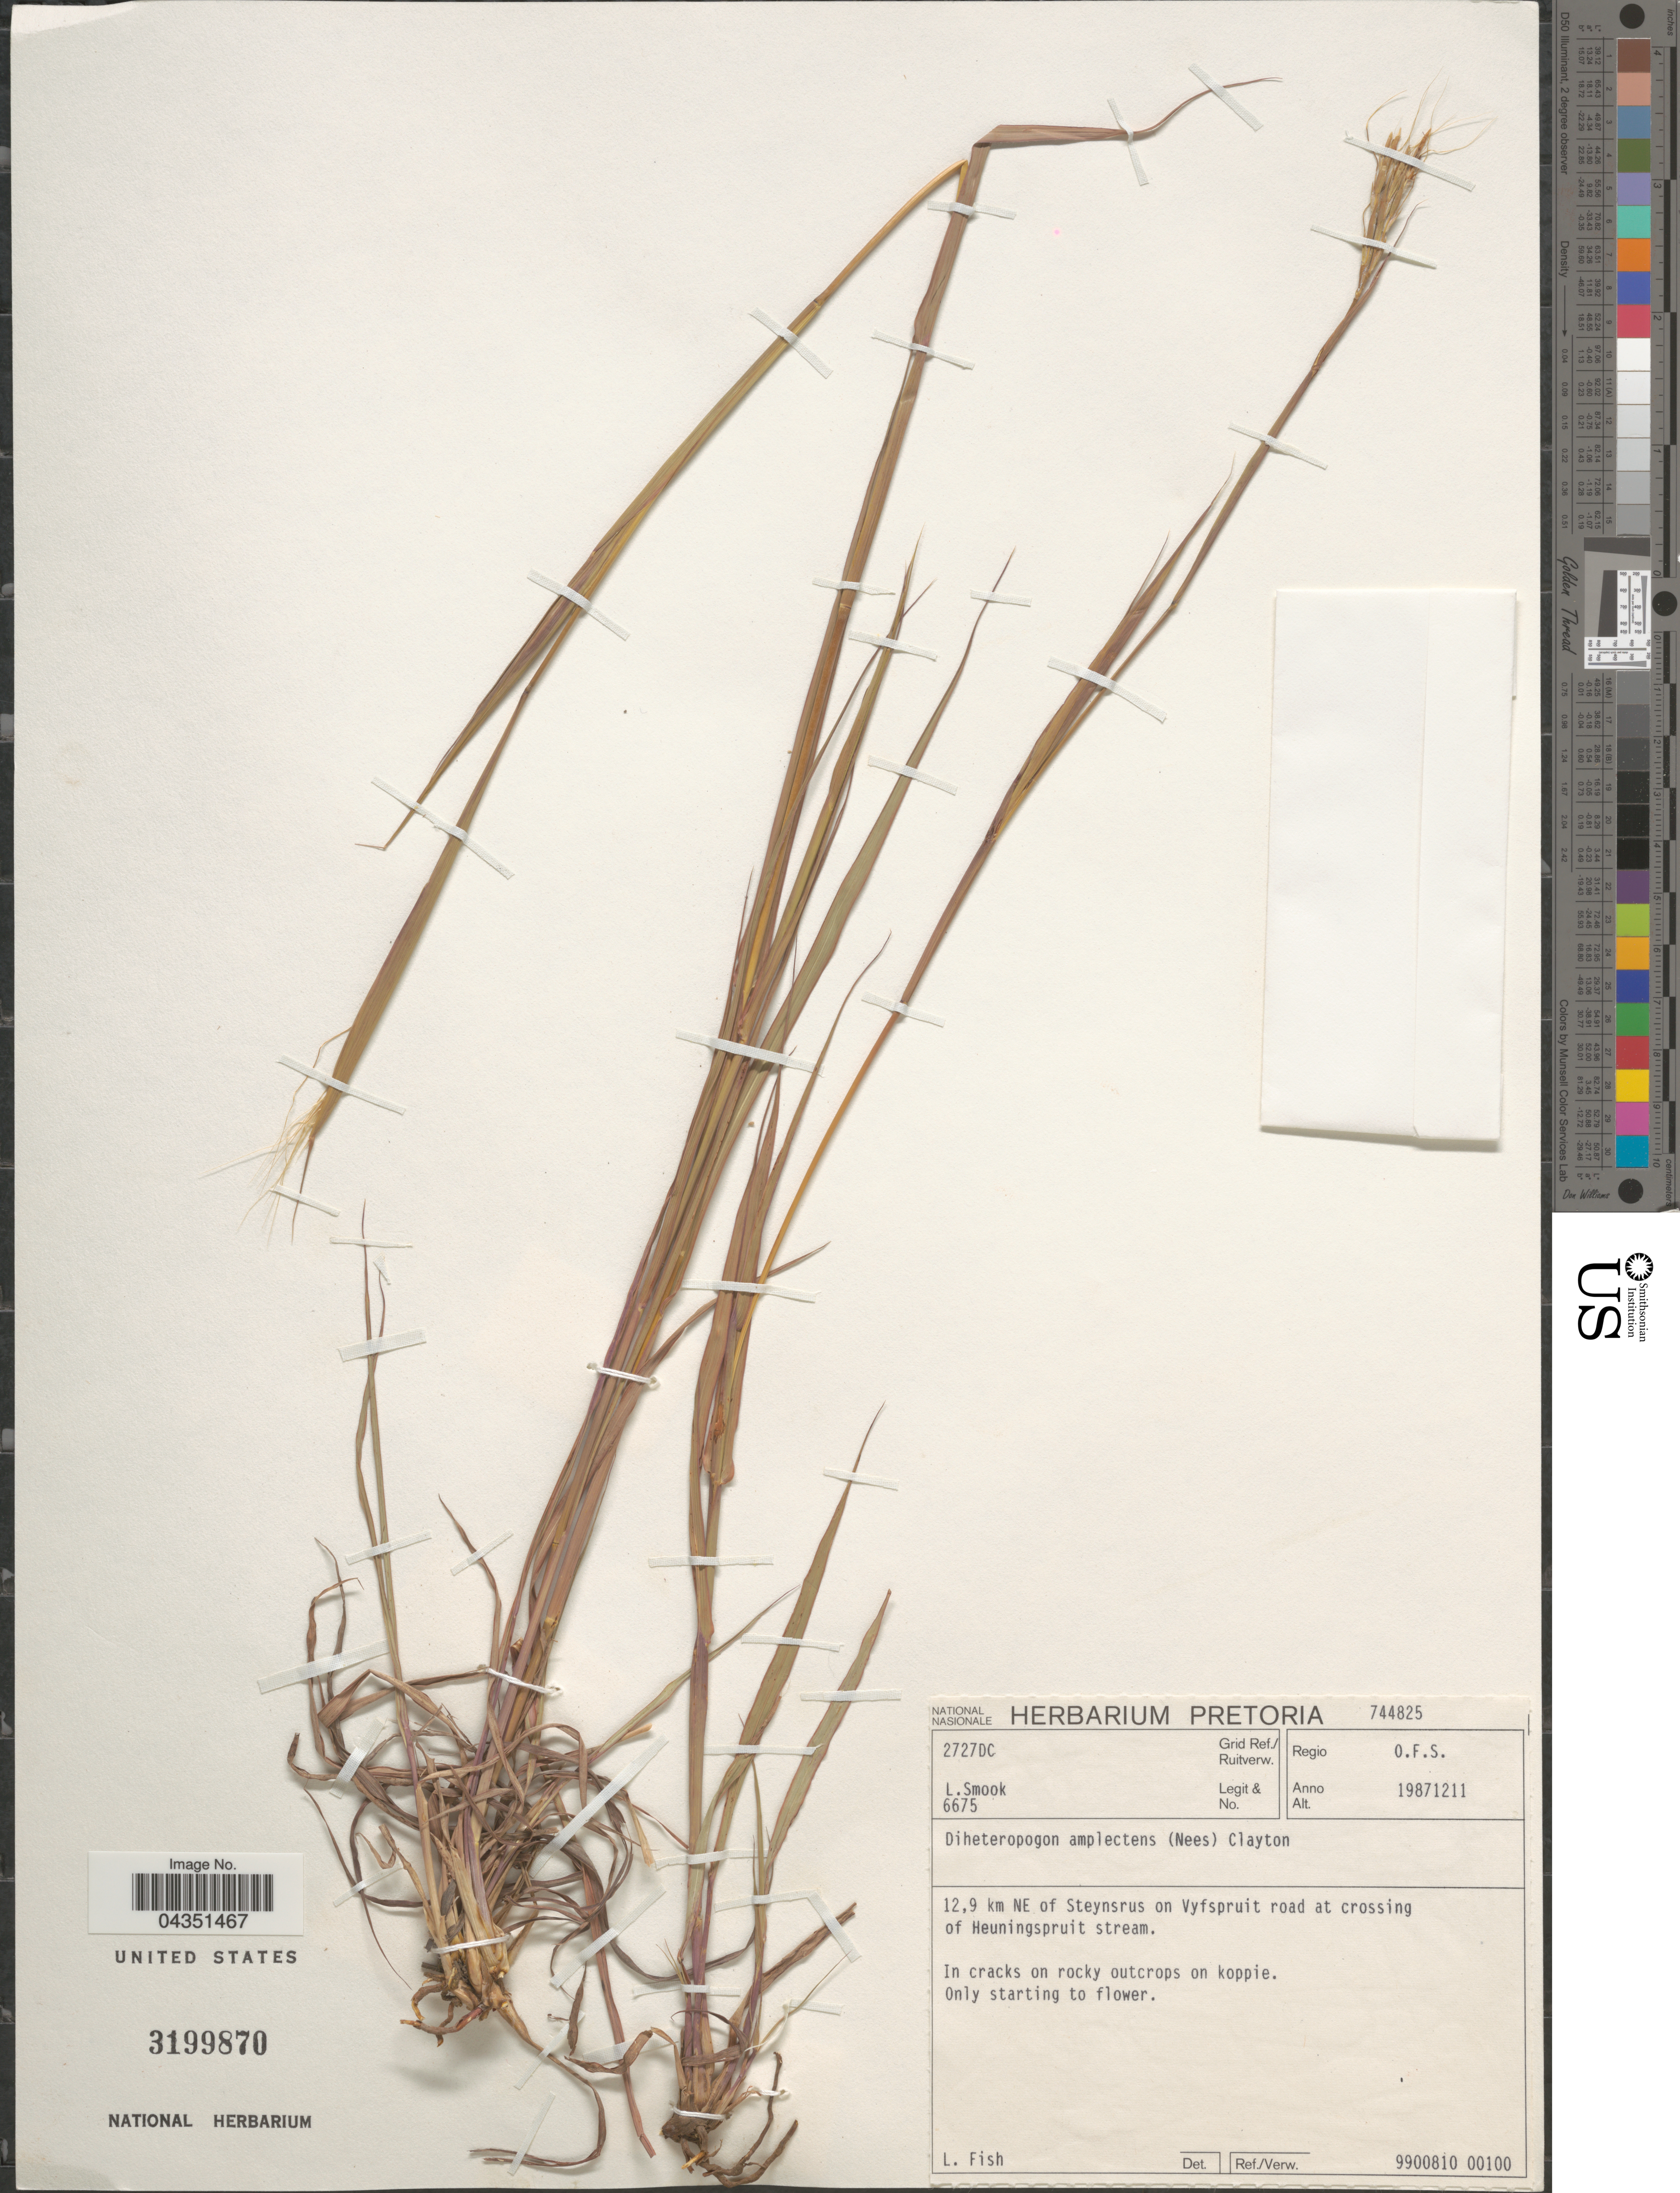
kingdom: Plantae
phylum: Tracheophyta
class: Liliopsida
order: Poales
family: Poaceae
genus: Diheteropogon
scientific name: Diheteropogon amplectens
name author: (Nees) Clayton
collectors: L. Smook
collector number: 6675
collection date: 1987-12-11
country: South Africa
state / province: Free State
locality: Grid Ref./ Ruitverw. 2727DC. Regio O.F.S. 12.9 km NE of Steynsrus on Vijfspruit road to crossing of Heuningspruit stream.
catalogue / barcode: US 3199870